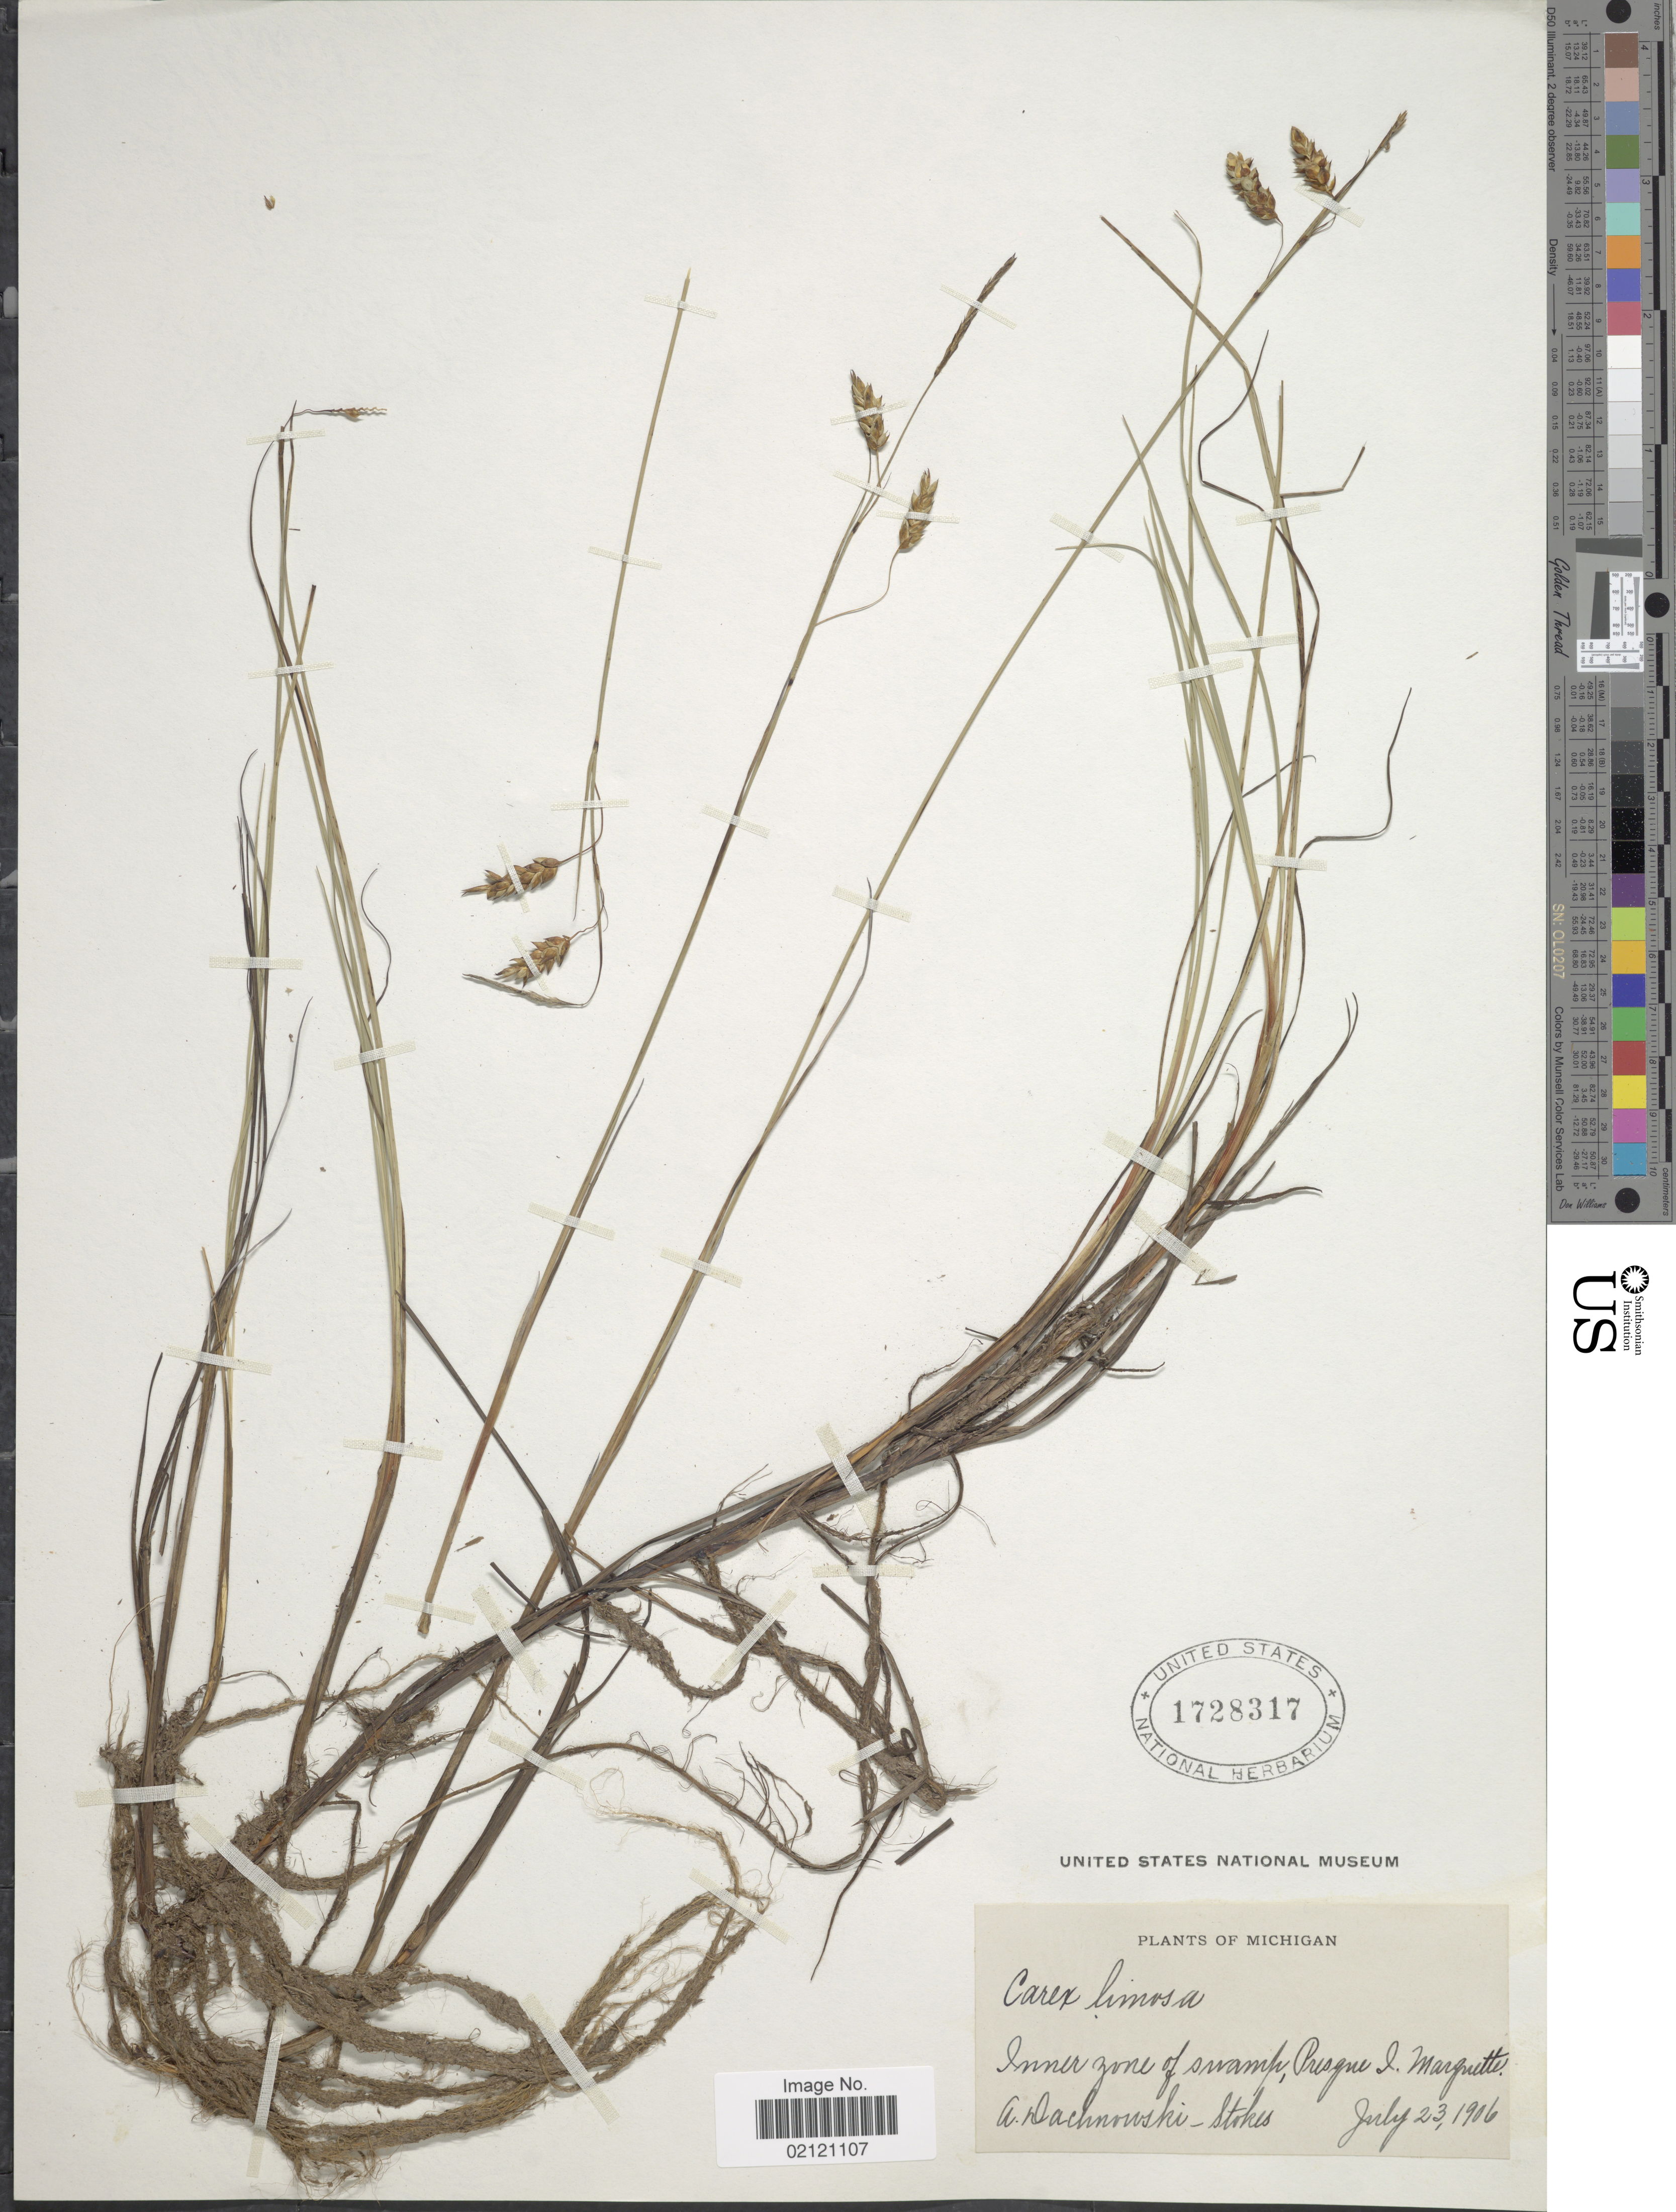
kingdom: Plantae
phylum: Tracheophyta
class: Liliopsida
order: Poales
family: Cyperaceae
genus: Carex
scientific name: Carex limosa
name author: L.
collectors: A. P. Dachnowski-Stokes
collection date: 1906-07-23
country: United States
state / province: Michigan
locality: Inner zone of swamp, Presque I Marquette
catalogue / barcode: US 1728317